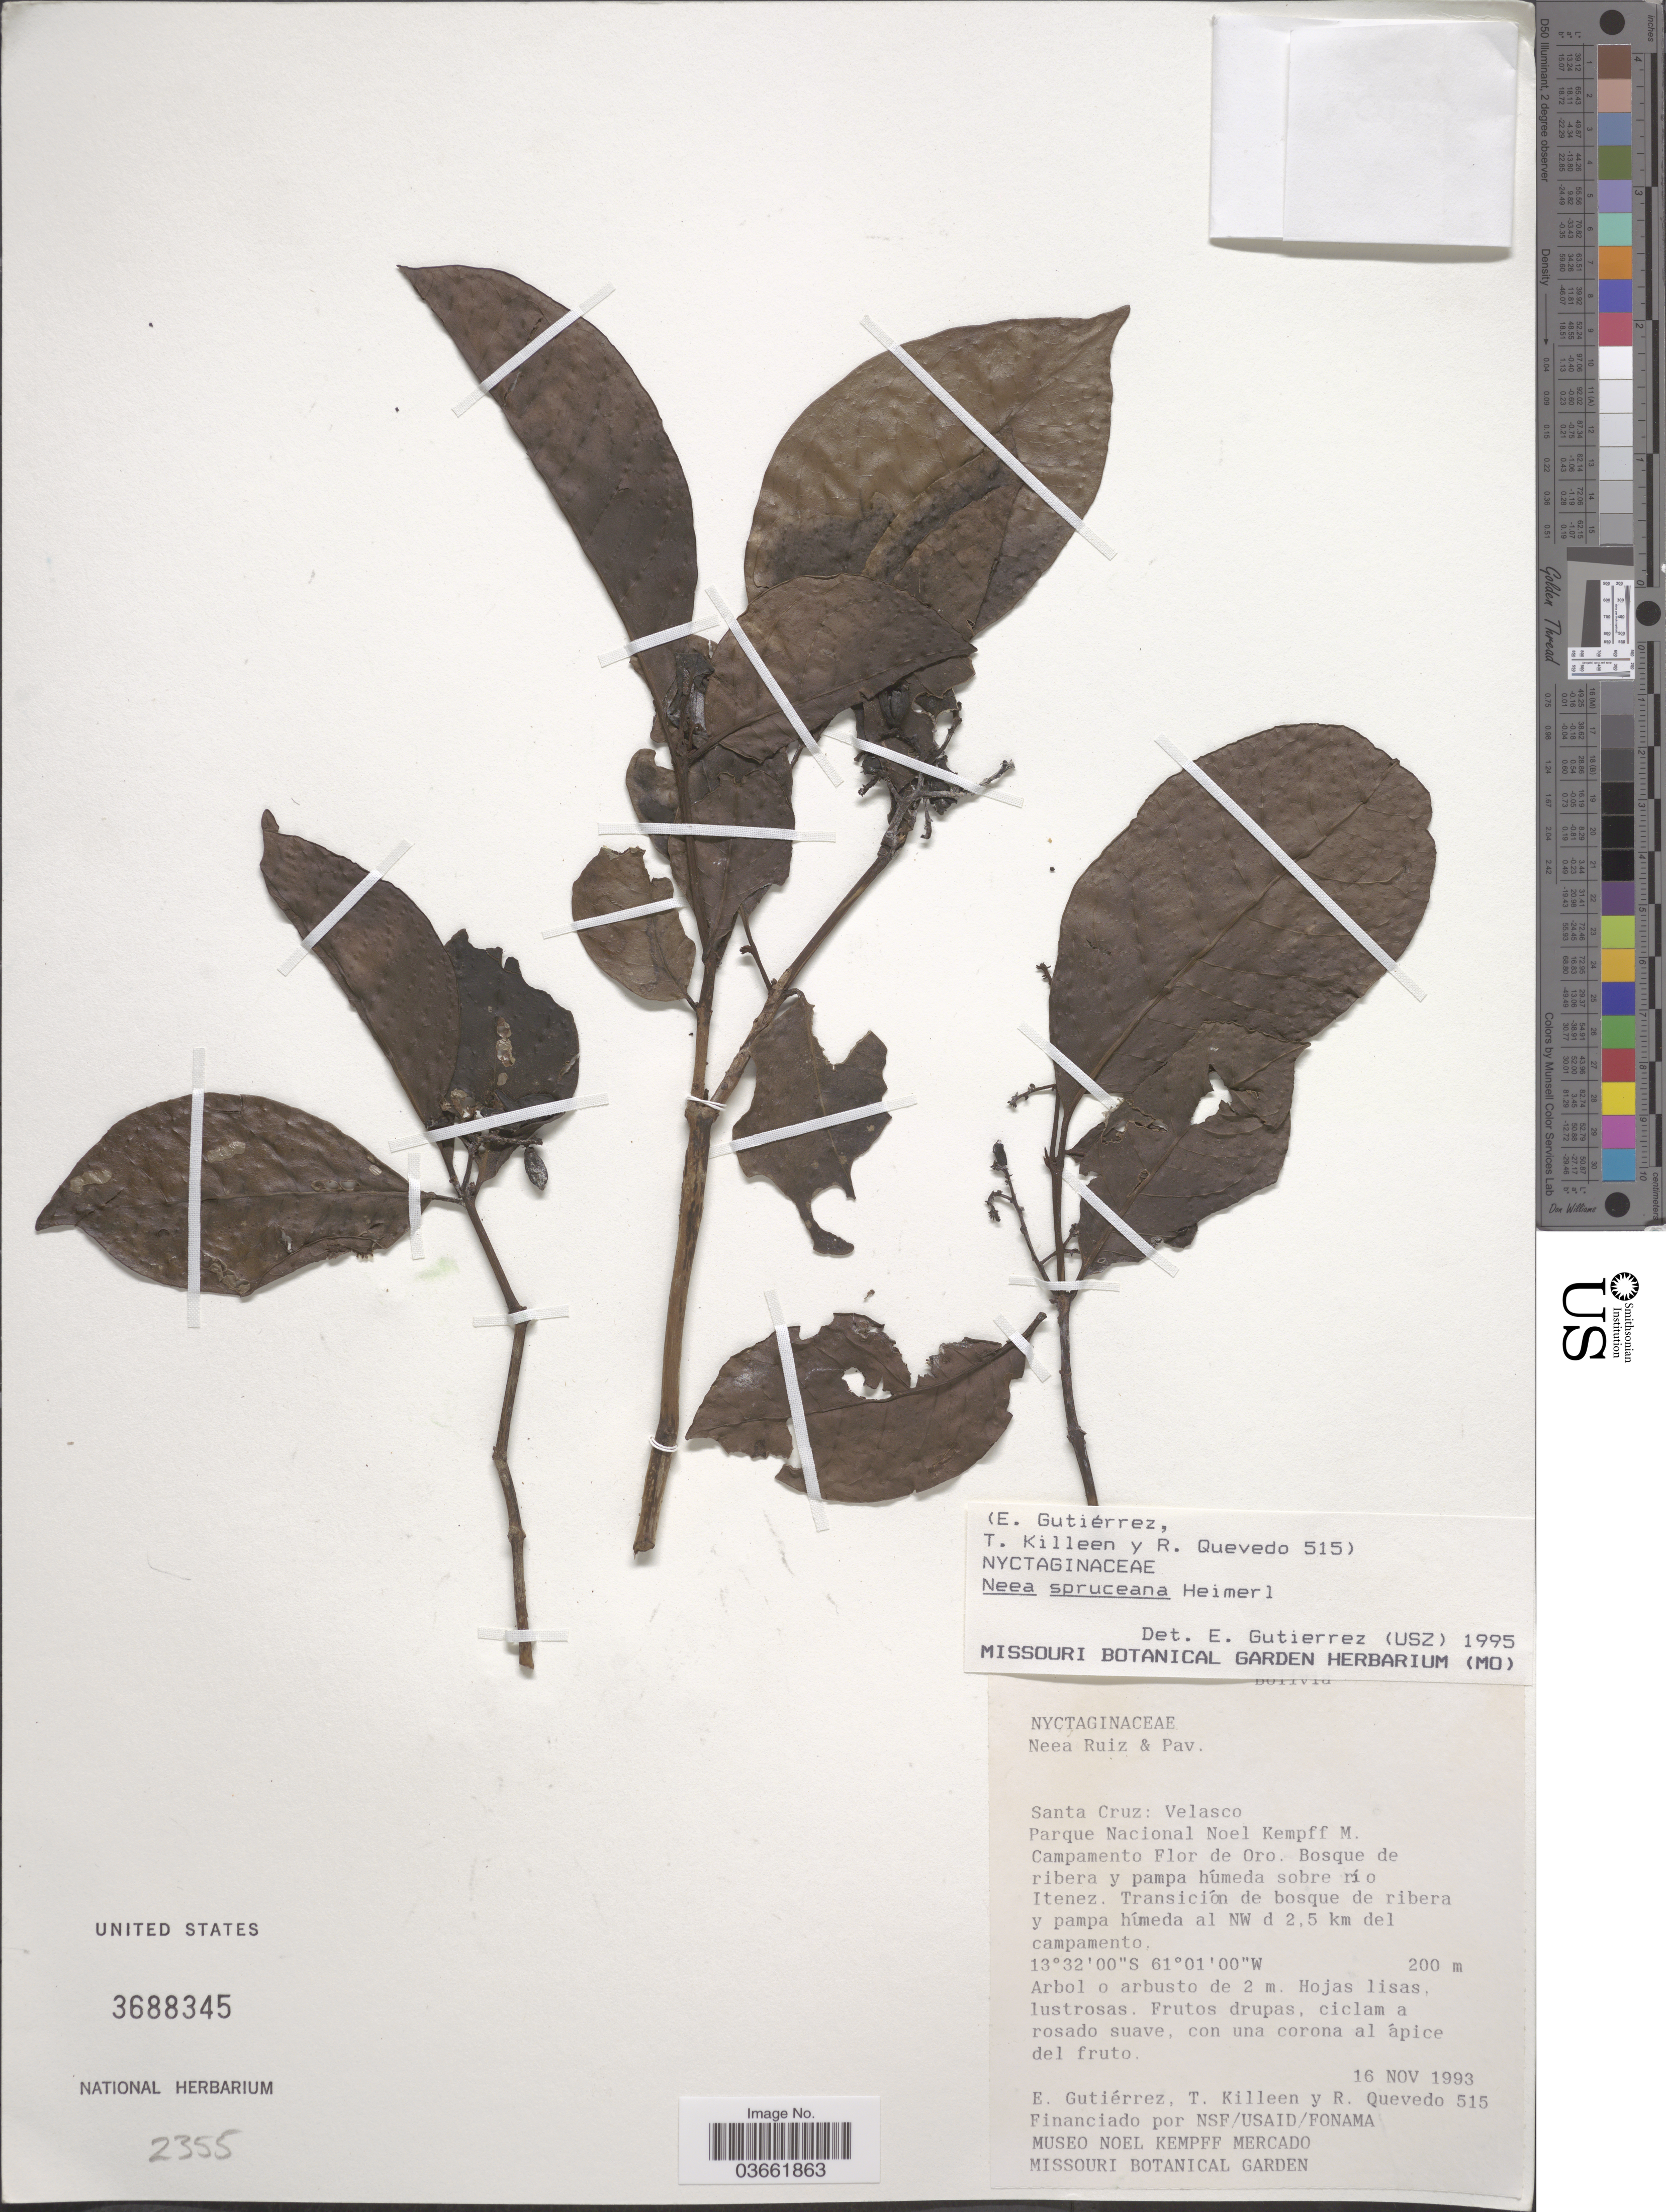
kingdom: Plantae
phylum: Tracheophyta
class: Magnoliopsida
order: Caryophyllales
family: Nyctaginaceae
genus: Neea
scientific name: Neea spruceana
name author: Heimerl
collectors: E. Gutiérrez, T. J. Killeen & R. Quevedo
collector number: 515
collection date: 1993-11-16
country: Bolivia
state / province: Santa Cruz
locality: Velasco. Parque Nacional Noel Kempff M. Campamento Flor de Oro. Bosque de ribera y pampa húmeda sobre río Itenez. Trancición de bosque ribera y pampa húmeda al NW d 2,5 km del campamento.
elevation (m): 200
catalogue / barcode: US 3688345